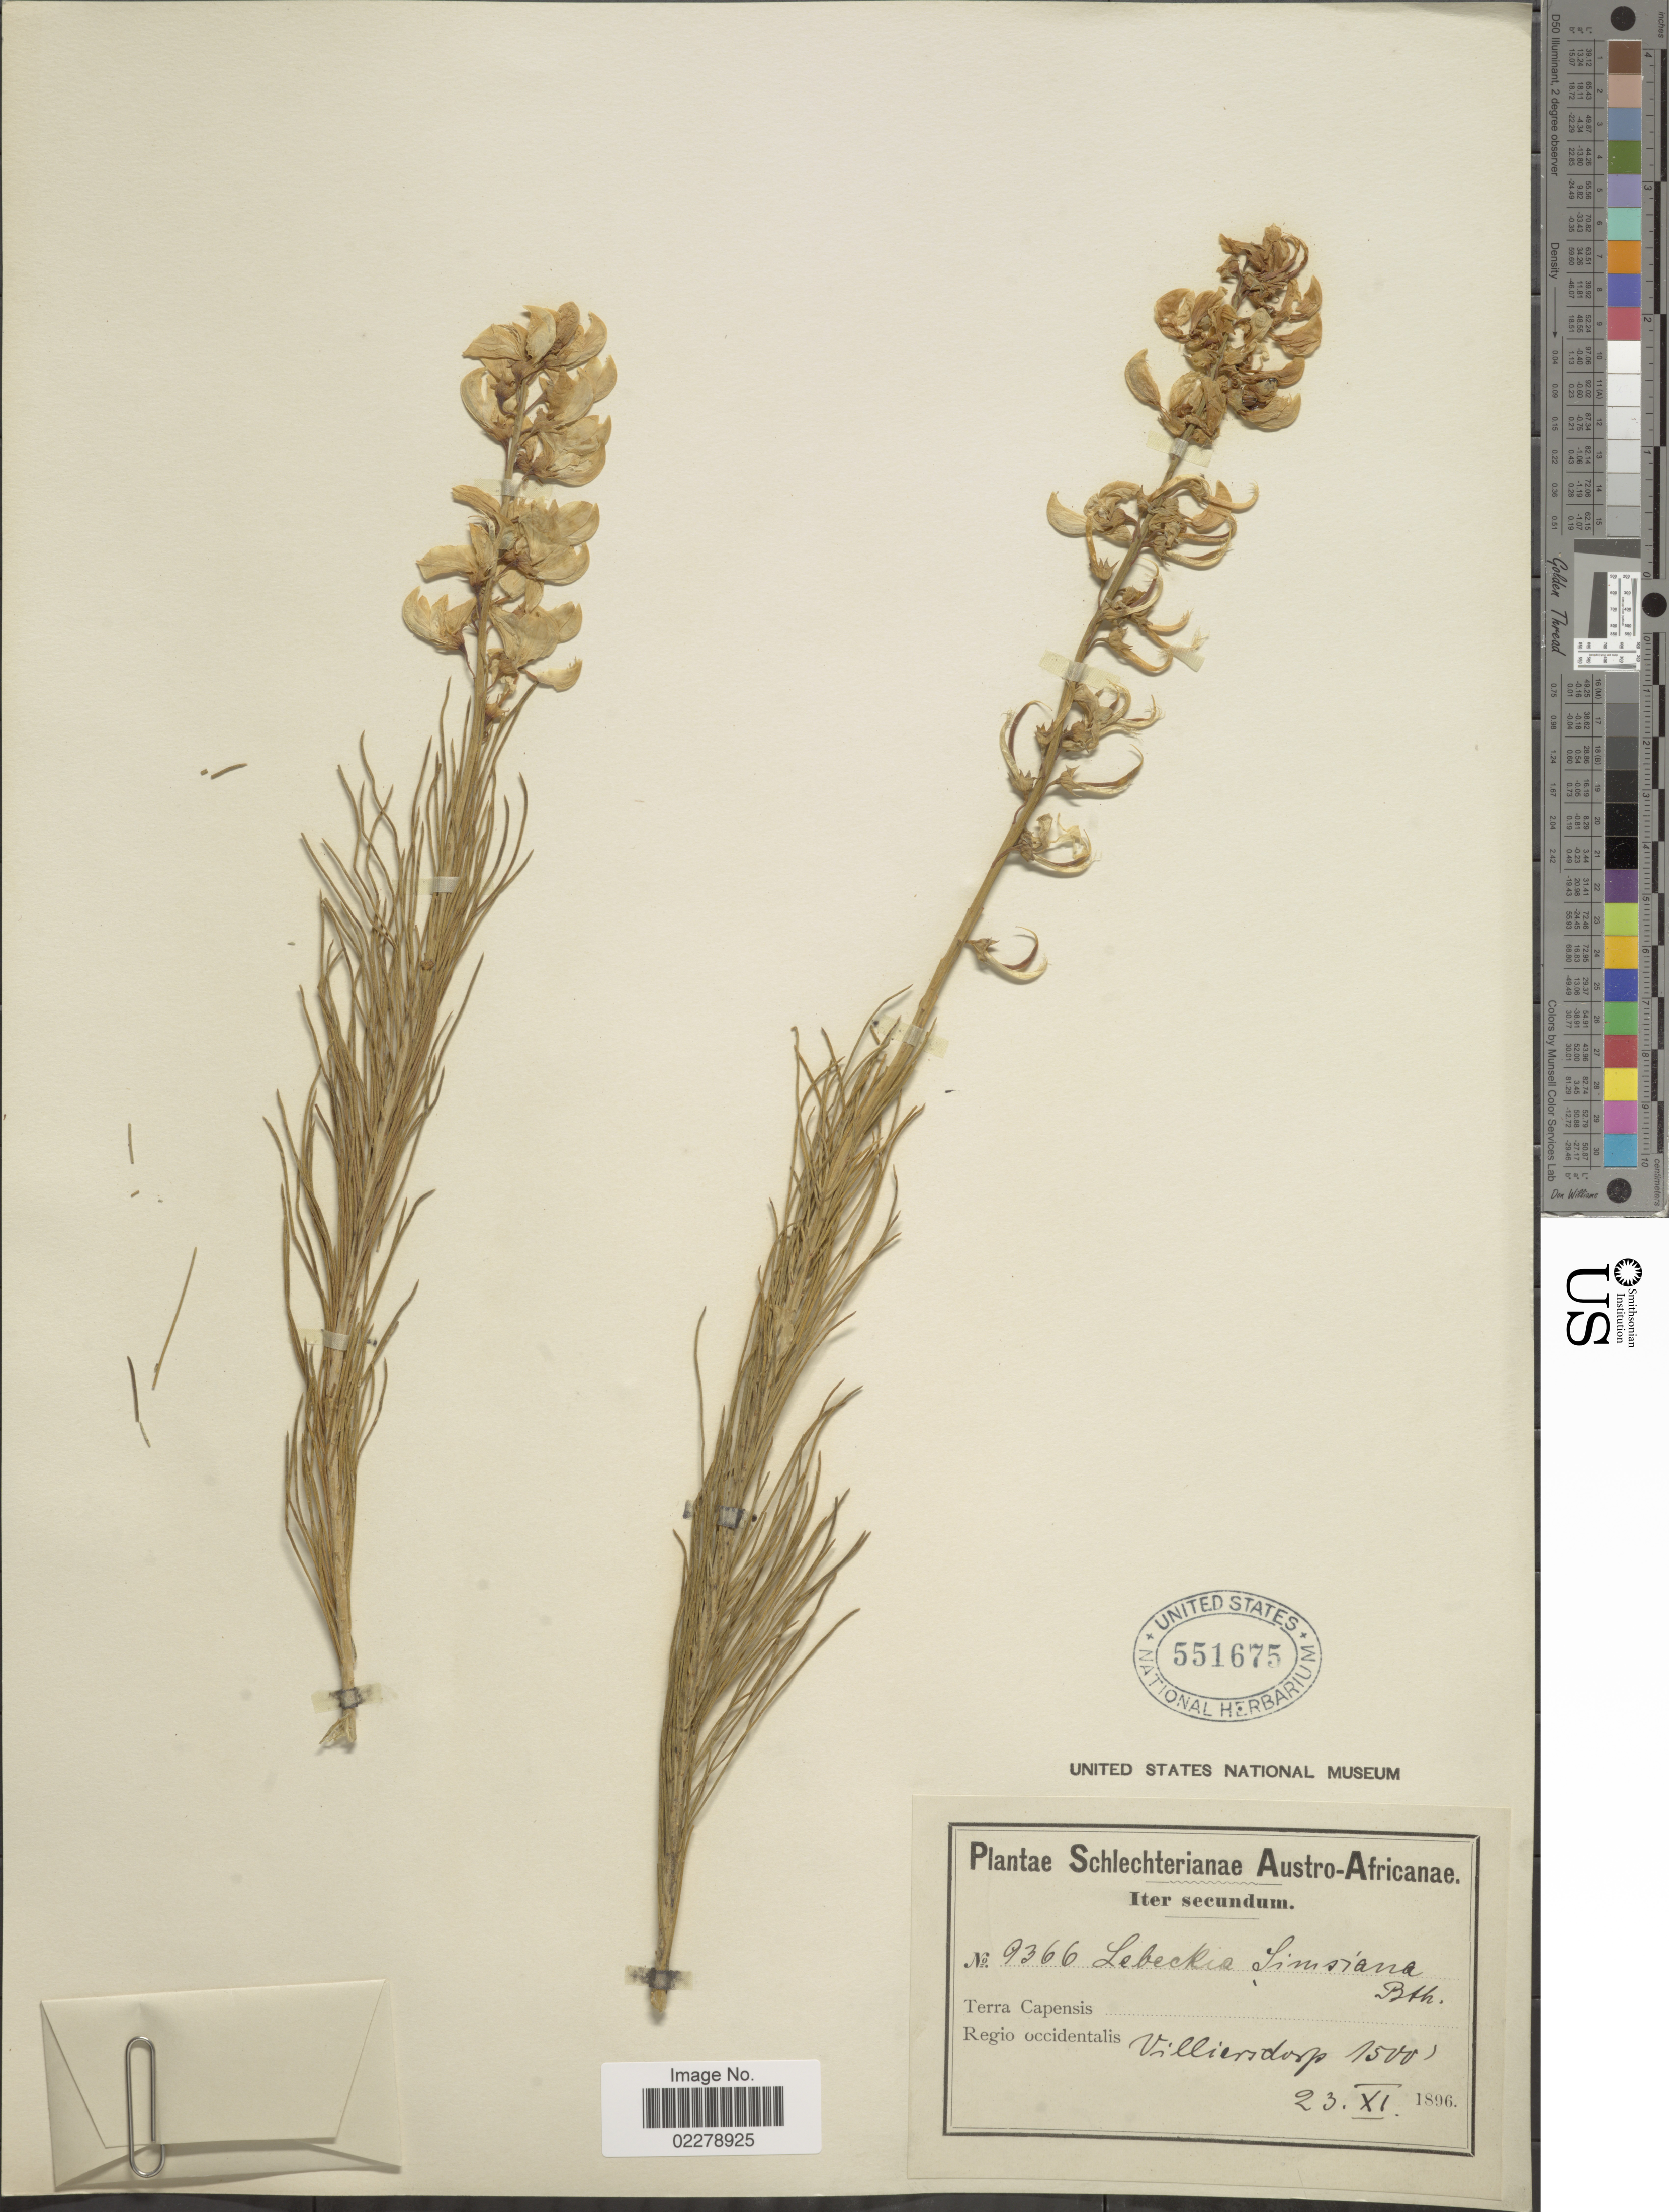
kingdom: Plantae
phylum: Tracheophyta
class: Magnoliopsida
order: Fabales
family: Fabaceae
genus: Lebeckia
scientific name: Lebeckia simsiana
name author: Eckl. & Zeyh.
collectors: Schlechter, --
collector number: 9366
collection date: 1896-11-23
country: South Africa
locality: Austro- Africanae. Terra Capensis. Regio occidentalis, Villiersdorp.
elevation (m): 457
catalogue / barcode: US 551675